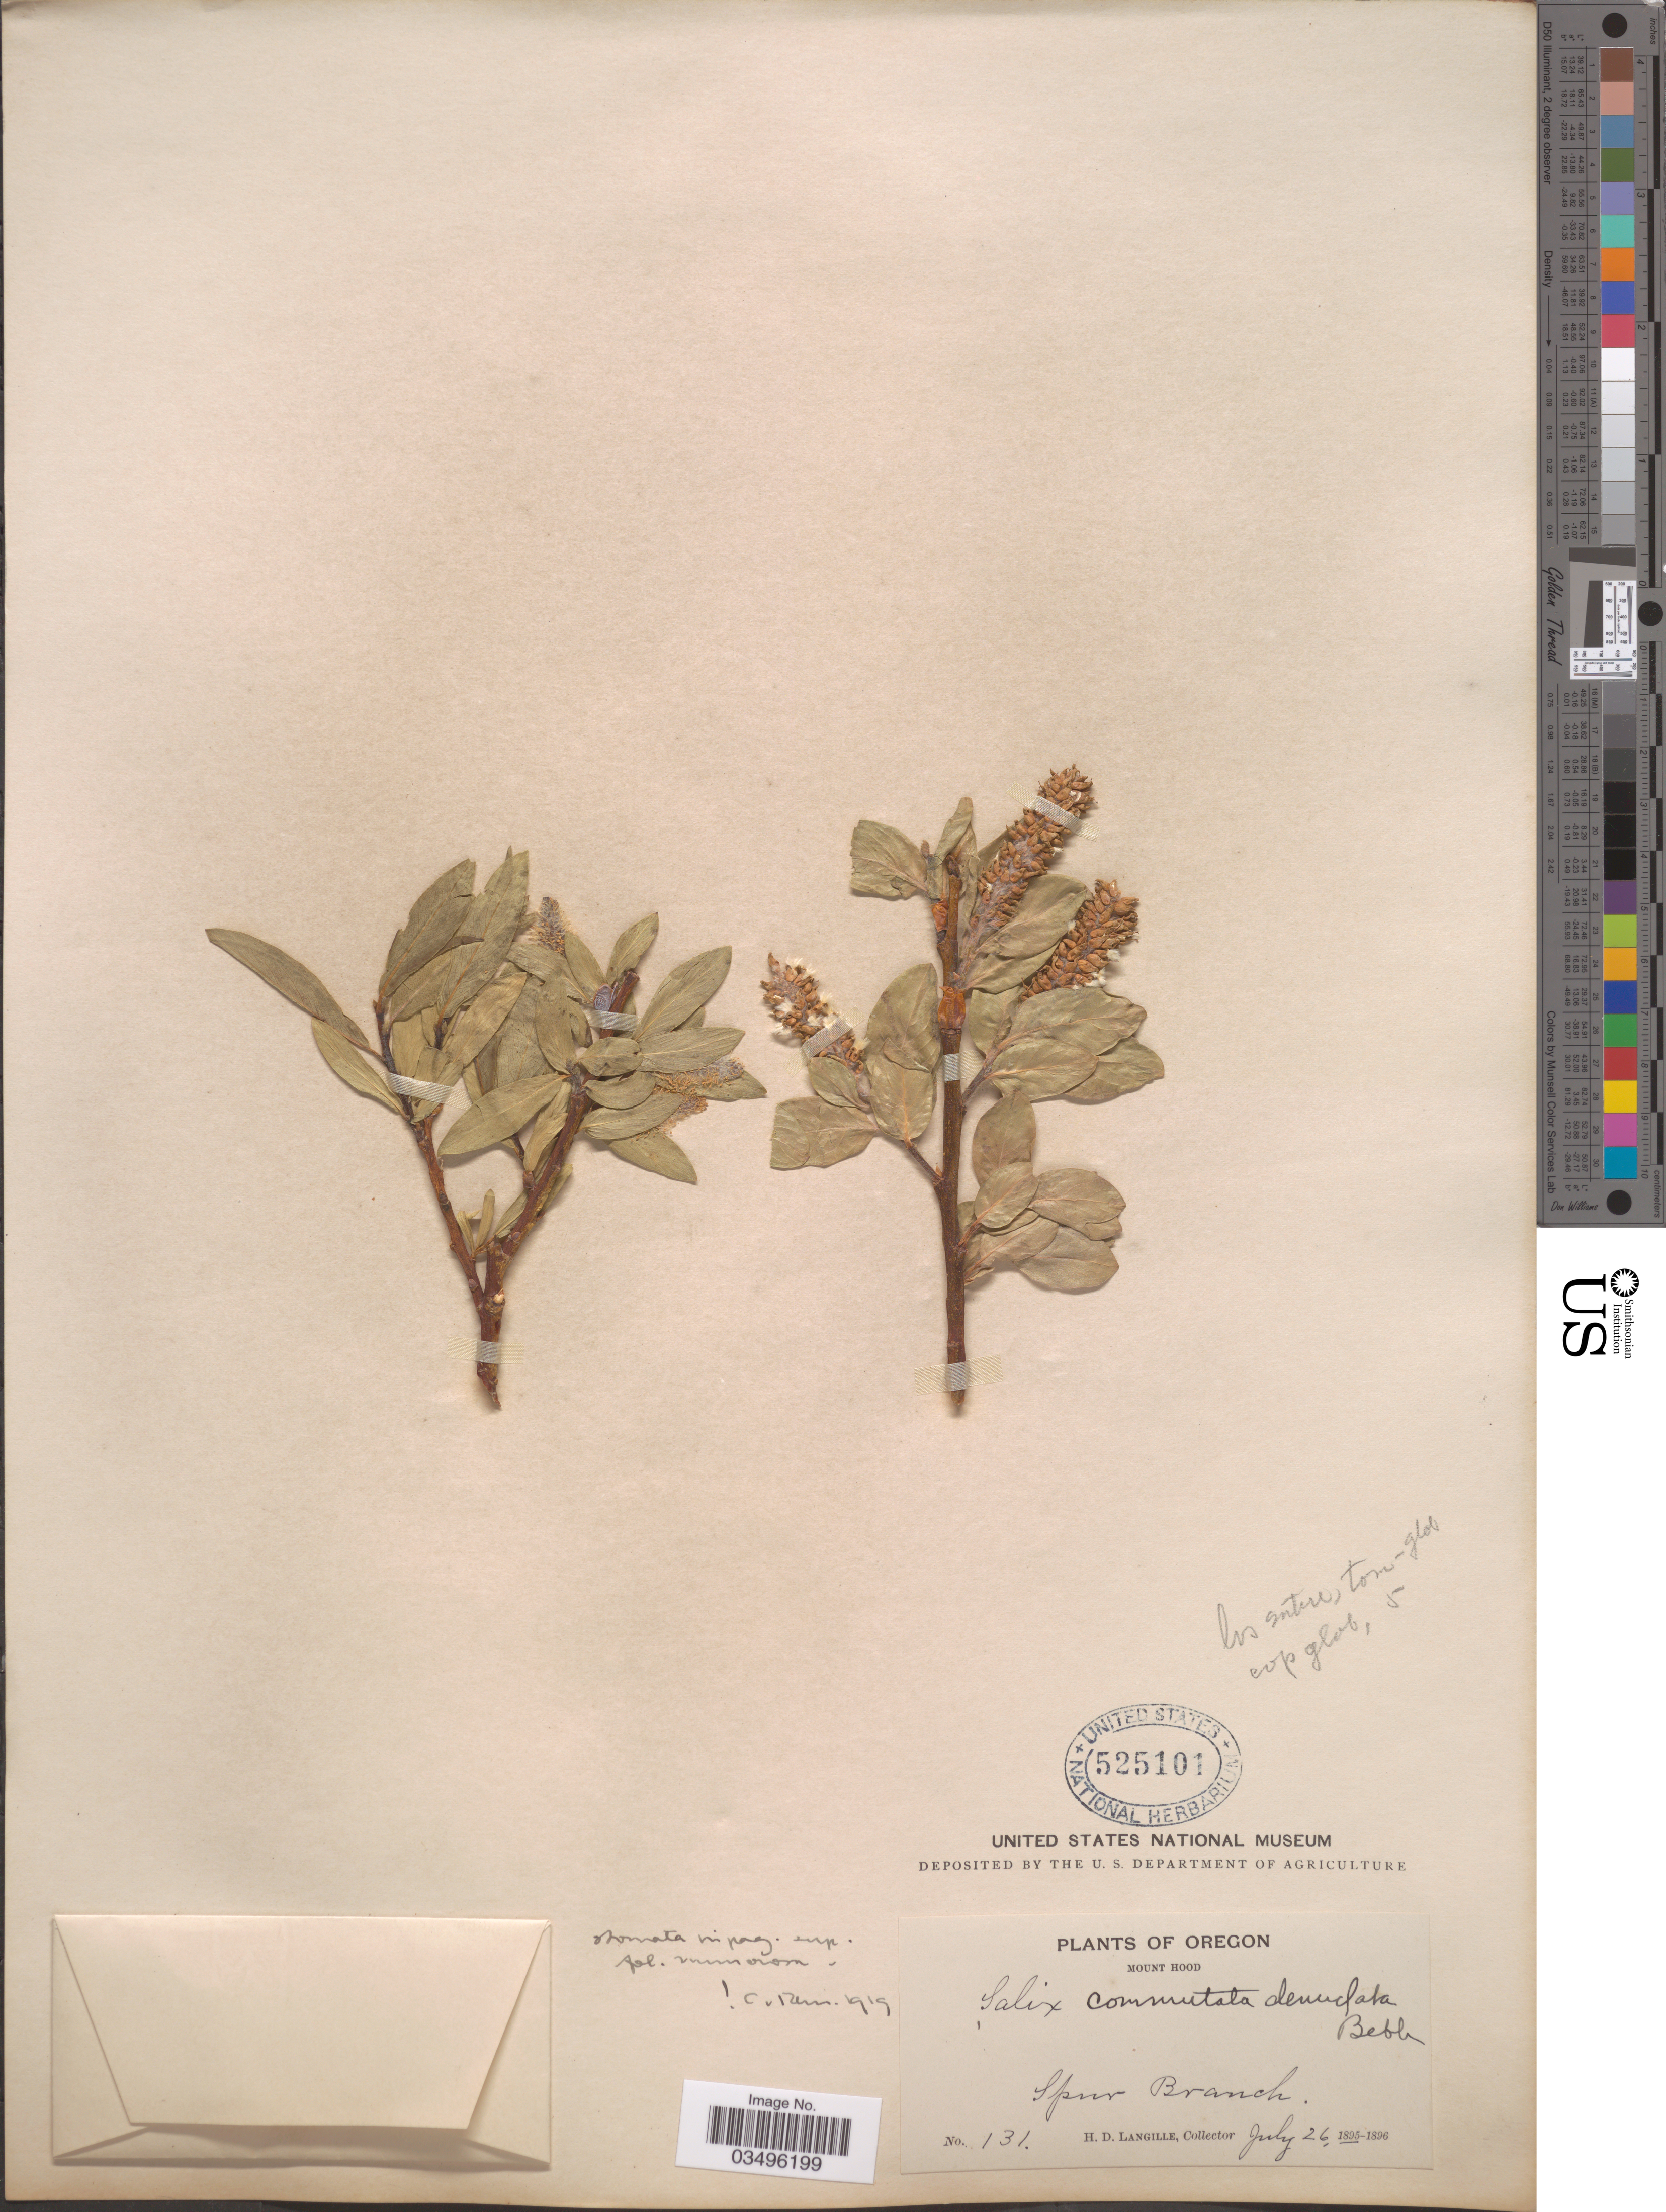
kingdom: Plantae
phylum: Tracheophyta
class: Magnoliopsida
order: Malpighiales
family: Salicaceae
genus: Salix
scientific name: Salix commutata var. denudata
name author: Bebb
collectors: H. Langille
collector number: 131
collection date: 1895-07-26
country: United States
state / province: Oregon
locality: Mount Hood. Spur Branch.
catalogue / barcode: US 525101